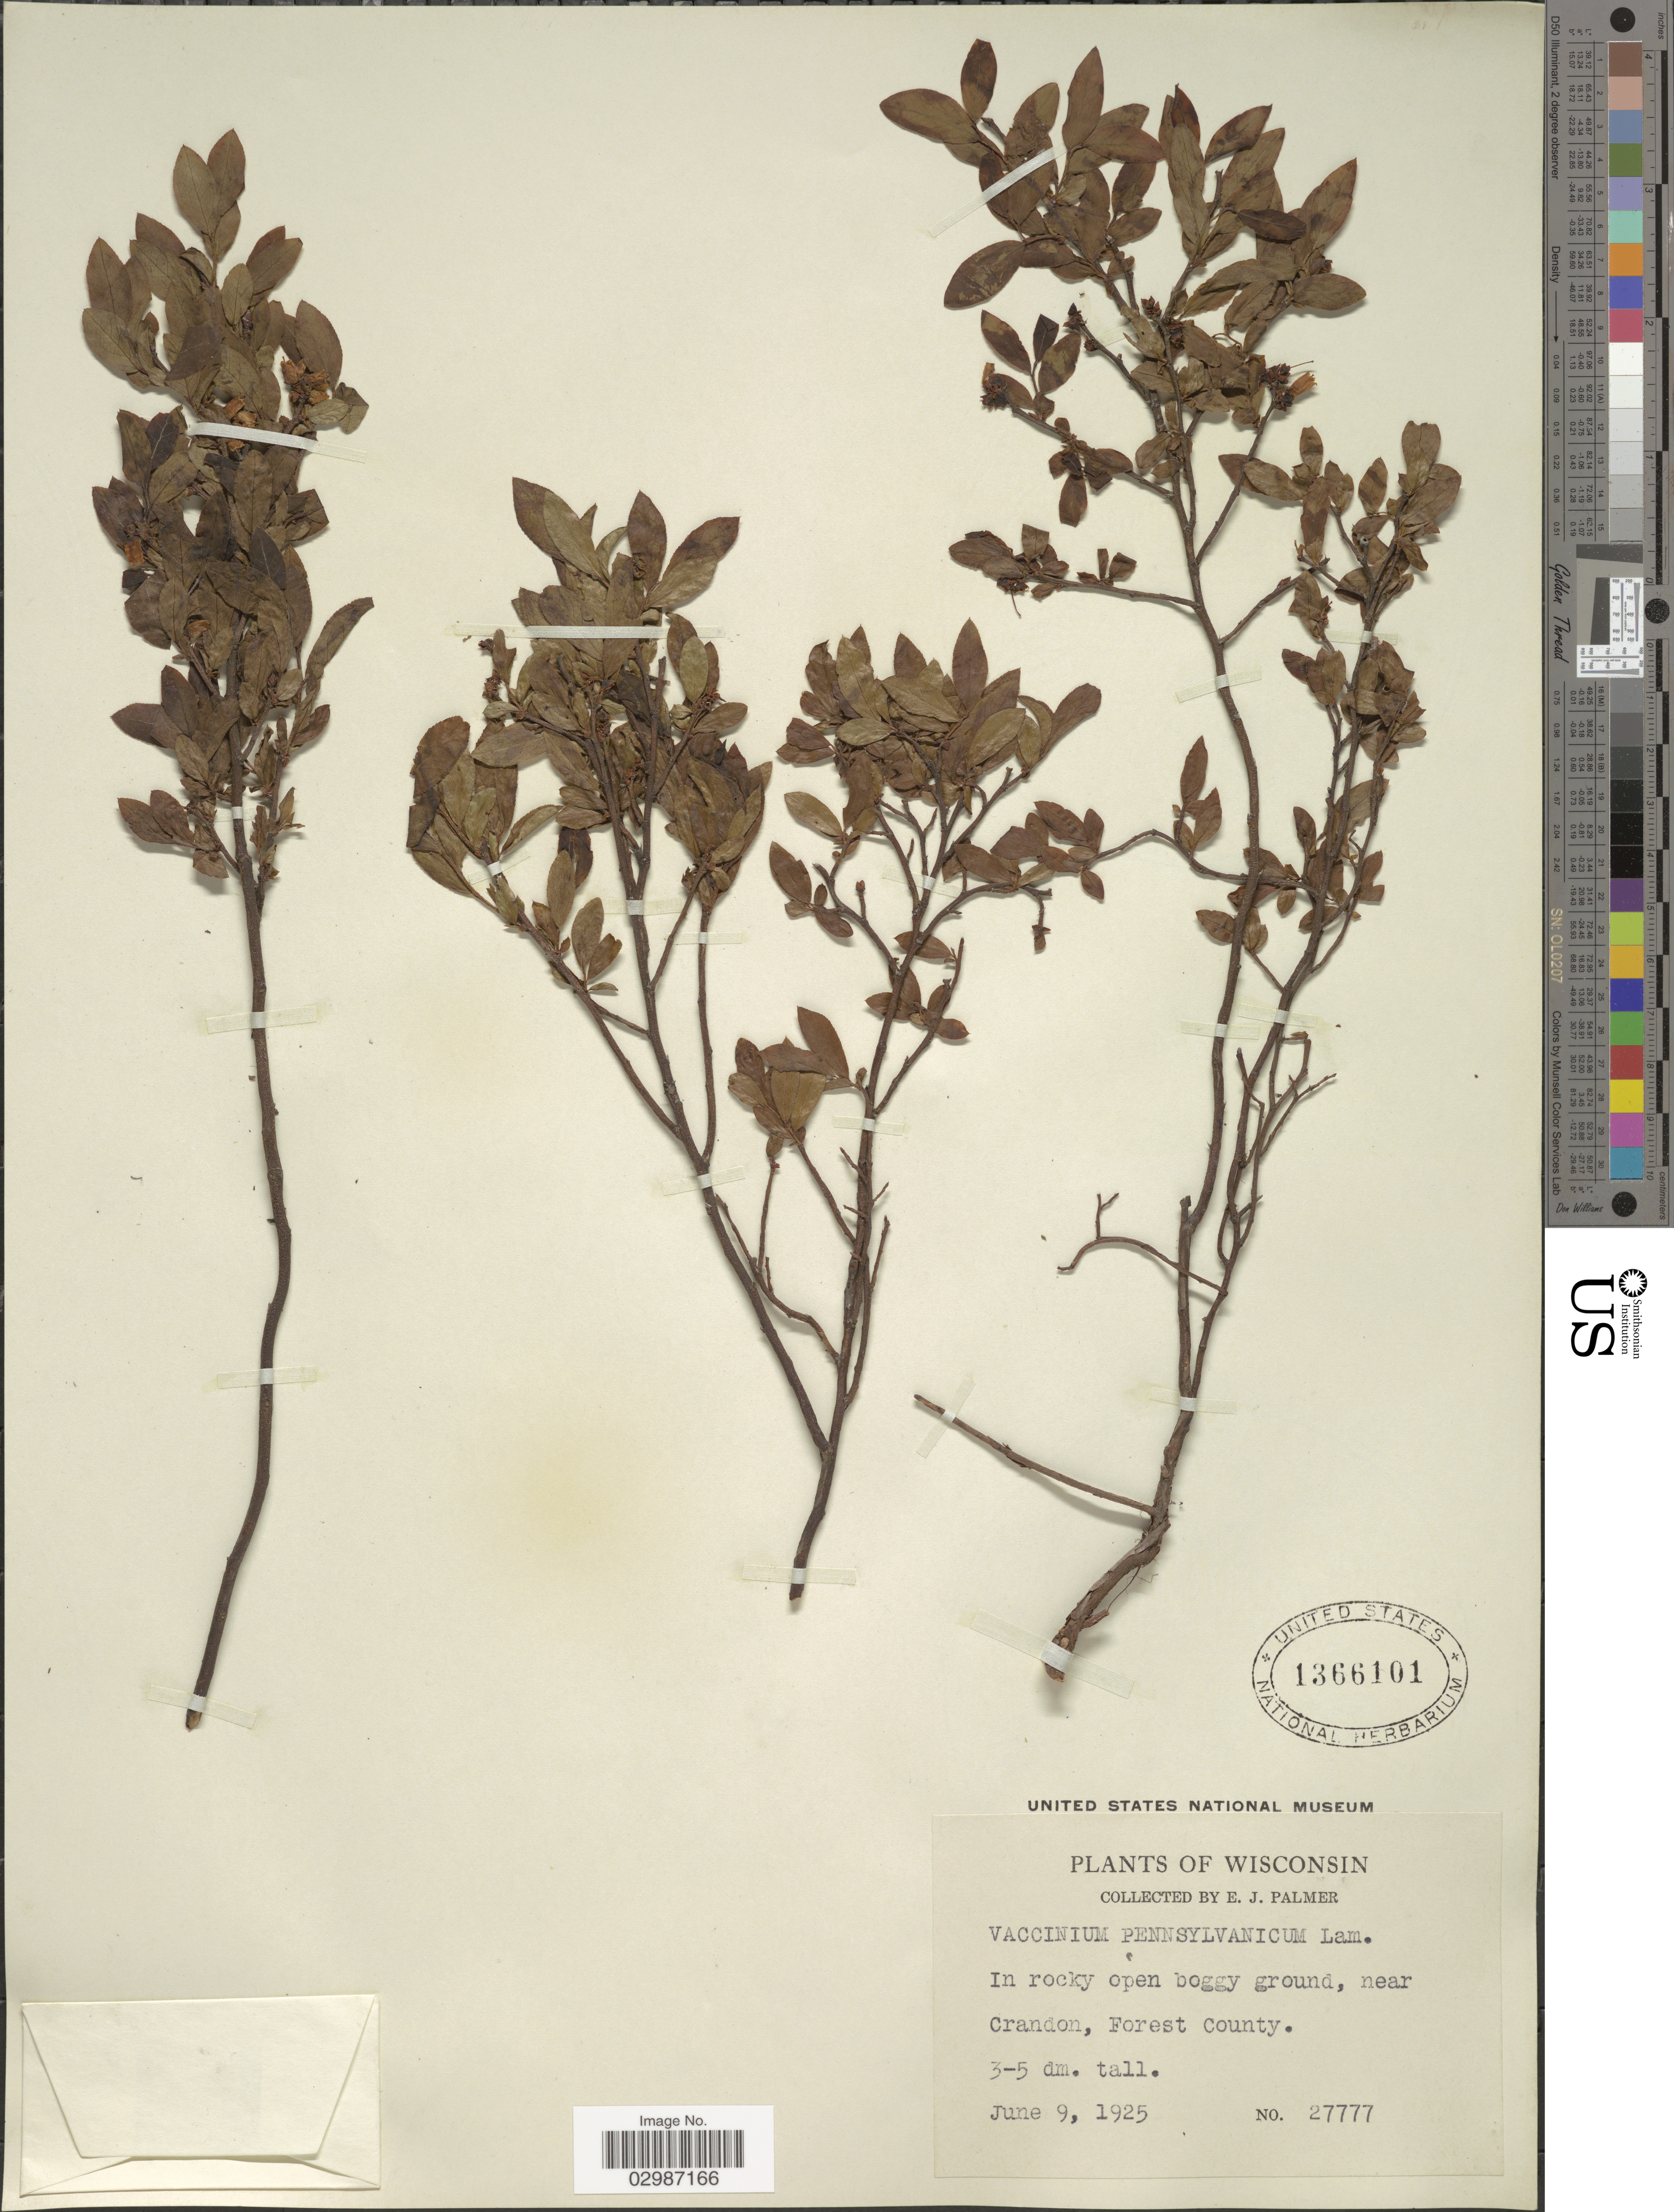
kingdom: Plantae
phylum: Tracheophyta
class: Magnoliopsida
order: Ericales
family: Ericaceae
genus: Vaccinium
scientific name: Vaccinium angustifolium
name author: Aiton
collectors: E. J. Palmer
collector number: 27777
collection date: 1925-06-09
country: United States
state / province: Wisconsin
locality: In rocky open boggy ground, near Crandon, Forest County.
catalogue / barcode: US 1366101